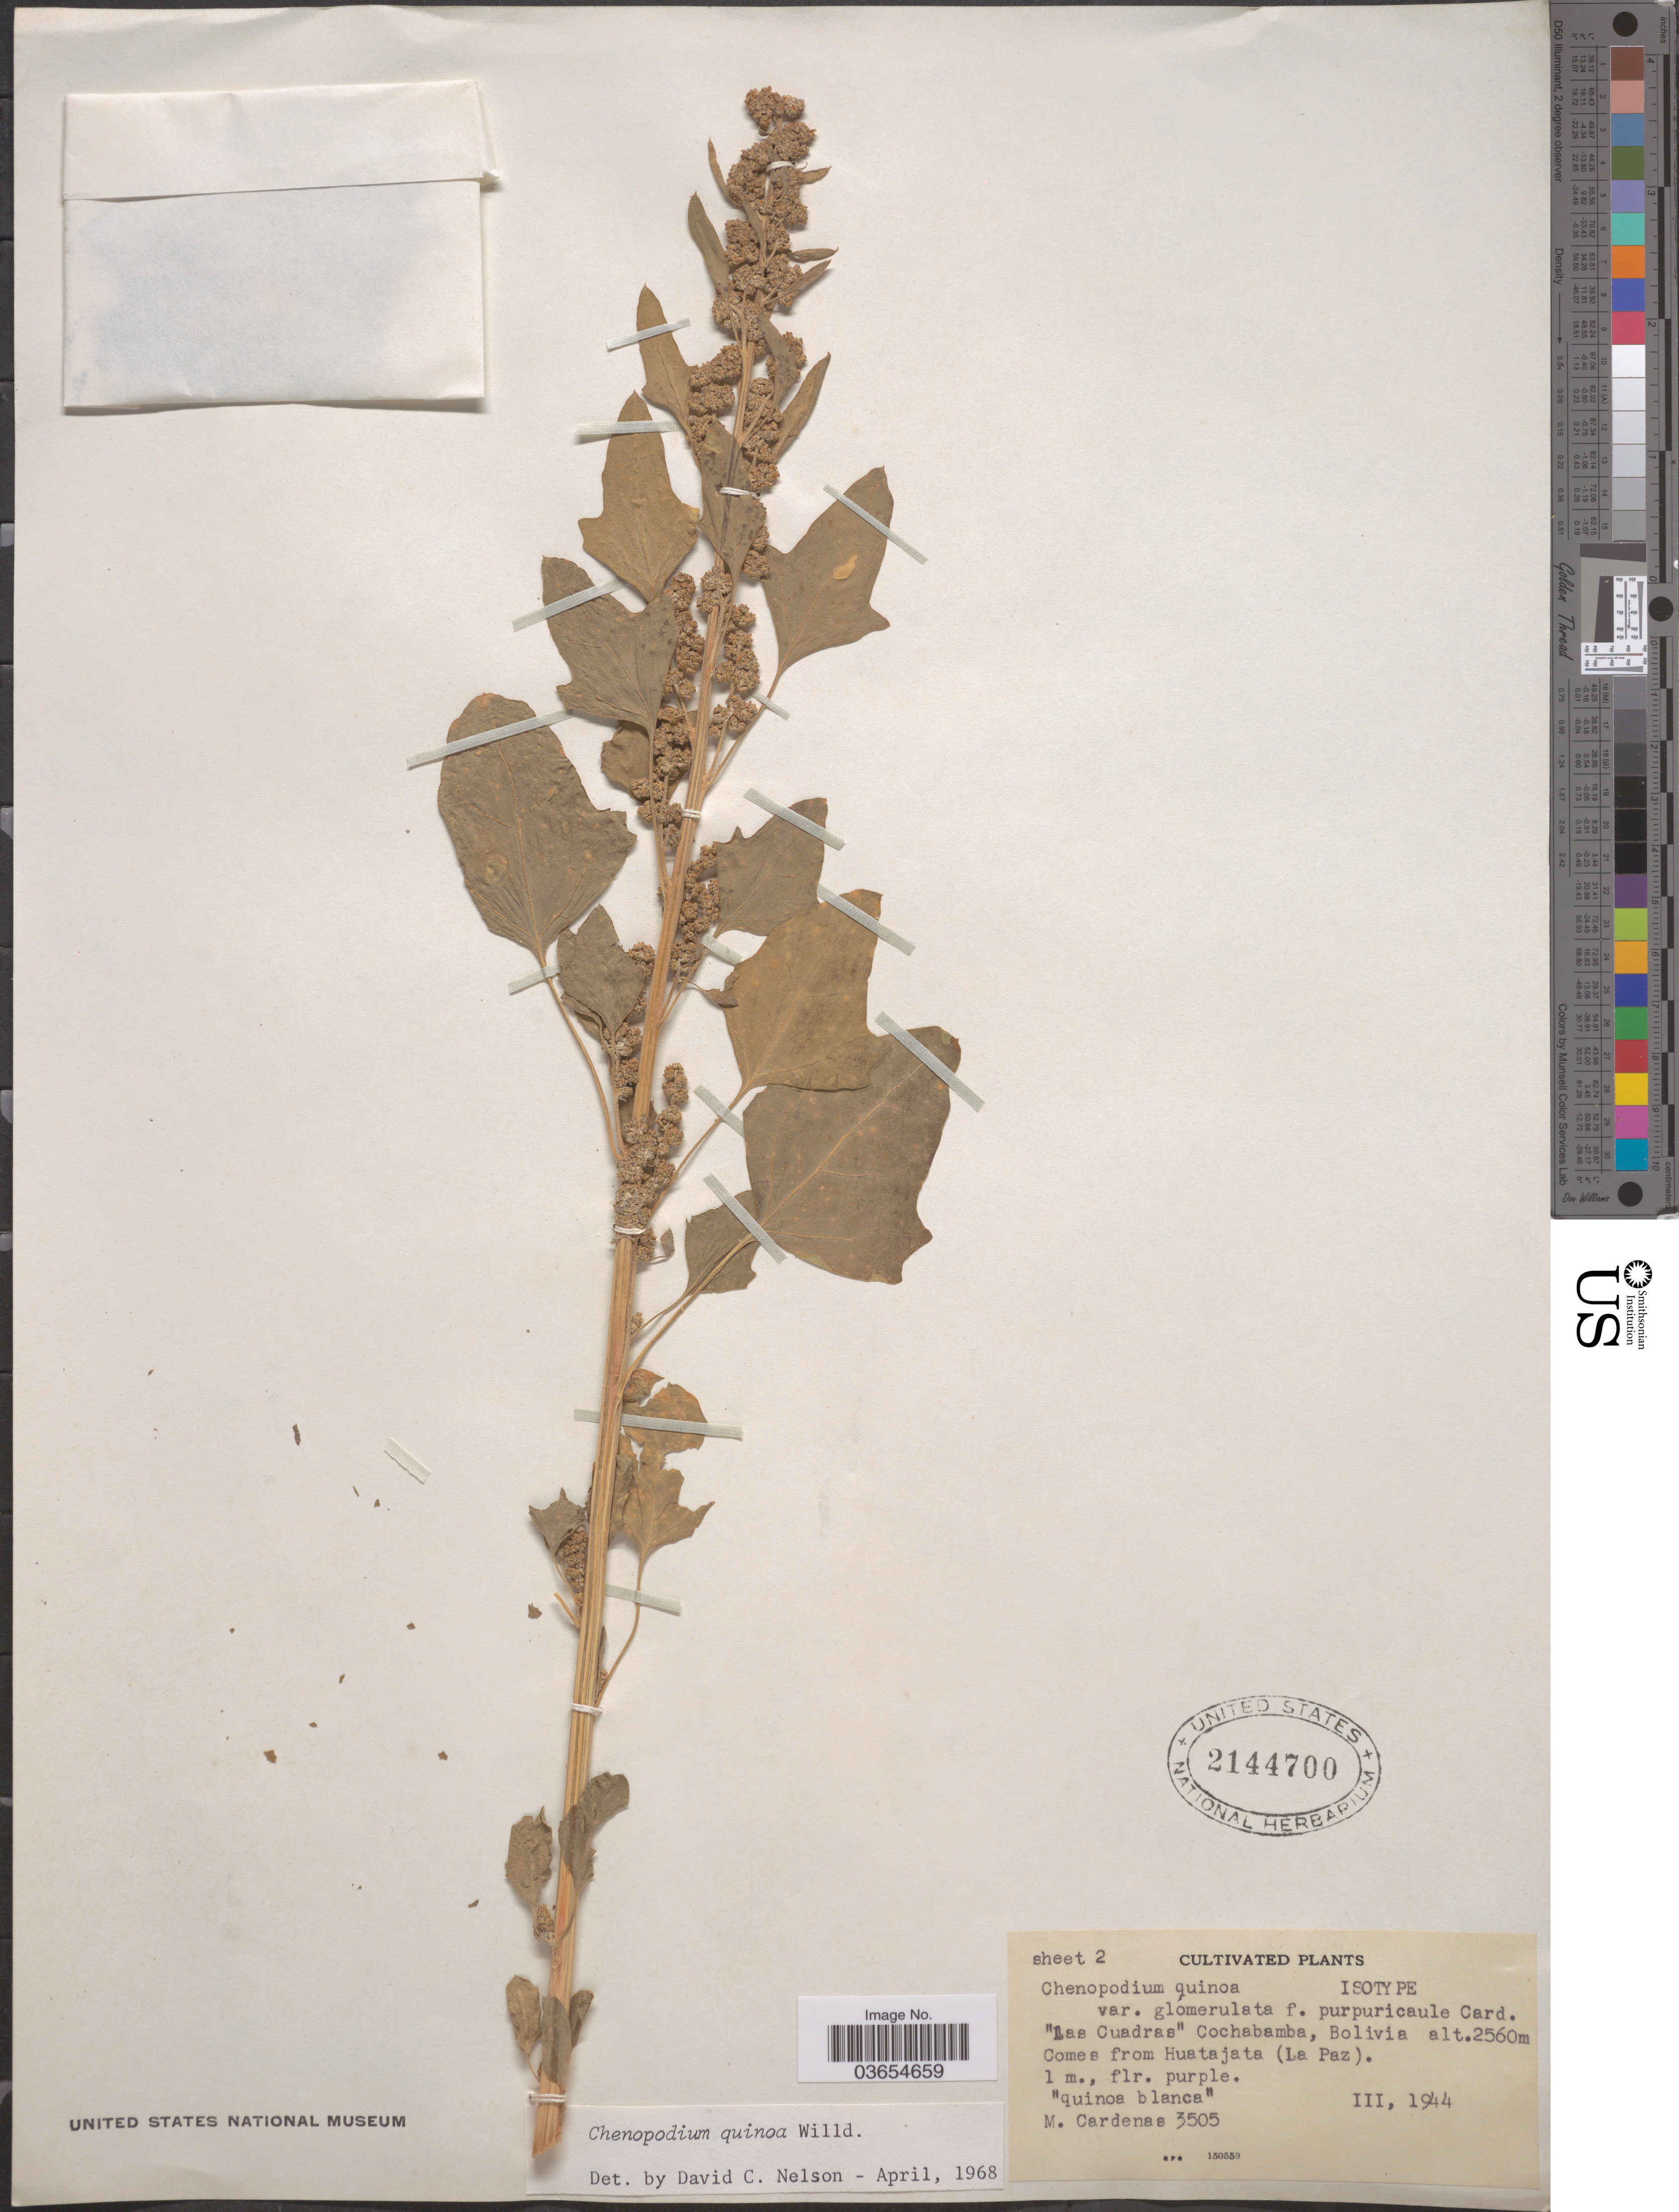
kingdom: Plantae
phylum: Tracheophyta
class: Magnoliopsida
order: Caryophyllales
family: Amaranthaceae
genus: Chenopodium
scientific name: Chenopodium quinoa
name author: Willd.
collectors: M. Cárdenas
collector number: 3505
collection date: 1944-03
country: Bolivia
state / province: Cochabamba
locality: Las Cuadras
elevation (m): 2560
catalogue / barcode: US 2144700